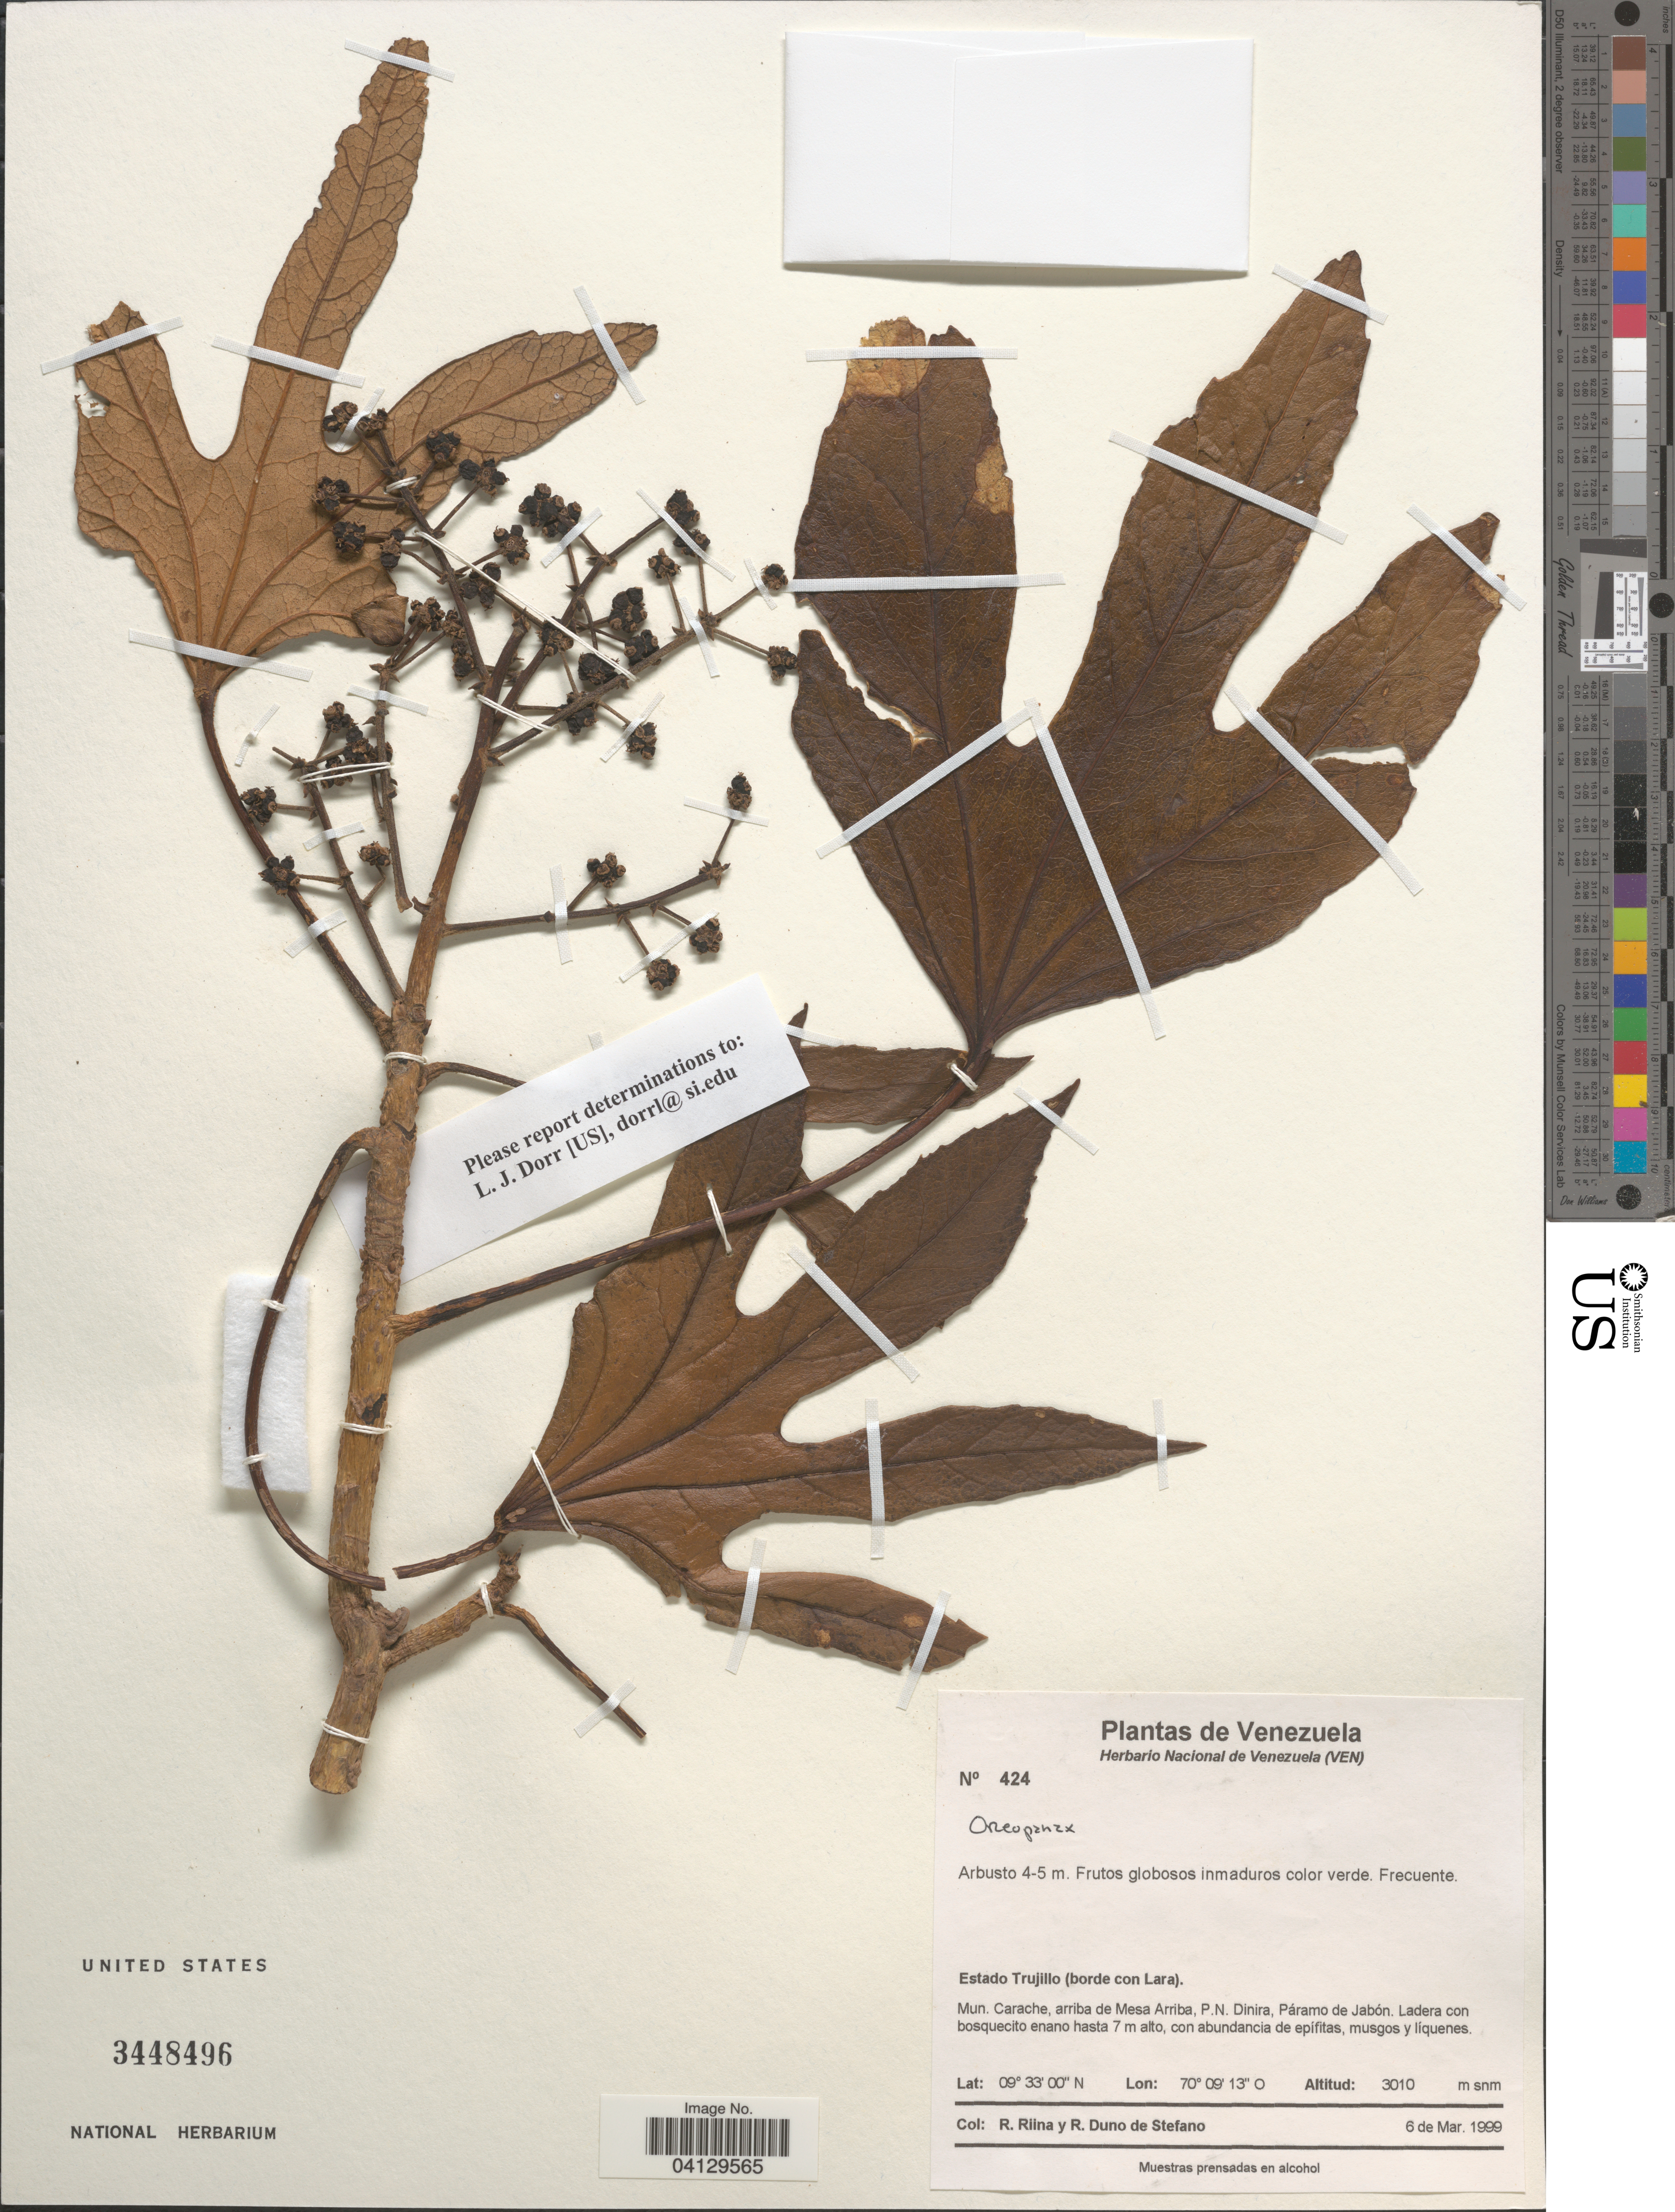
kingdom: Plantae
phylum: Tracheophyta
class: Magnoliopsida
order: Apiales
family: Araliaceae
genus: Oreopanax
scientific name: Oreopanax sp.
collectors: R. Riina & R. Duno de Stefano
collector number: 424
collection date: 1999-03-06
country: Venezuela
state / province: Trujillo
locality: Estado Trujillo (borde con Lara). Mun. Carache, arriba de Mesa Arriba, P.N. Dinira, Páramo de Jabón.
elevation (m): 3010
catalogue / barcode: US 3448496